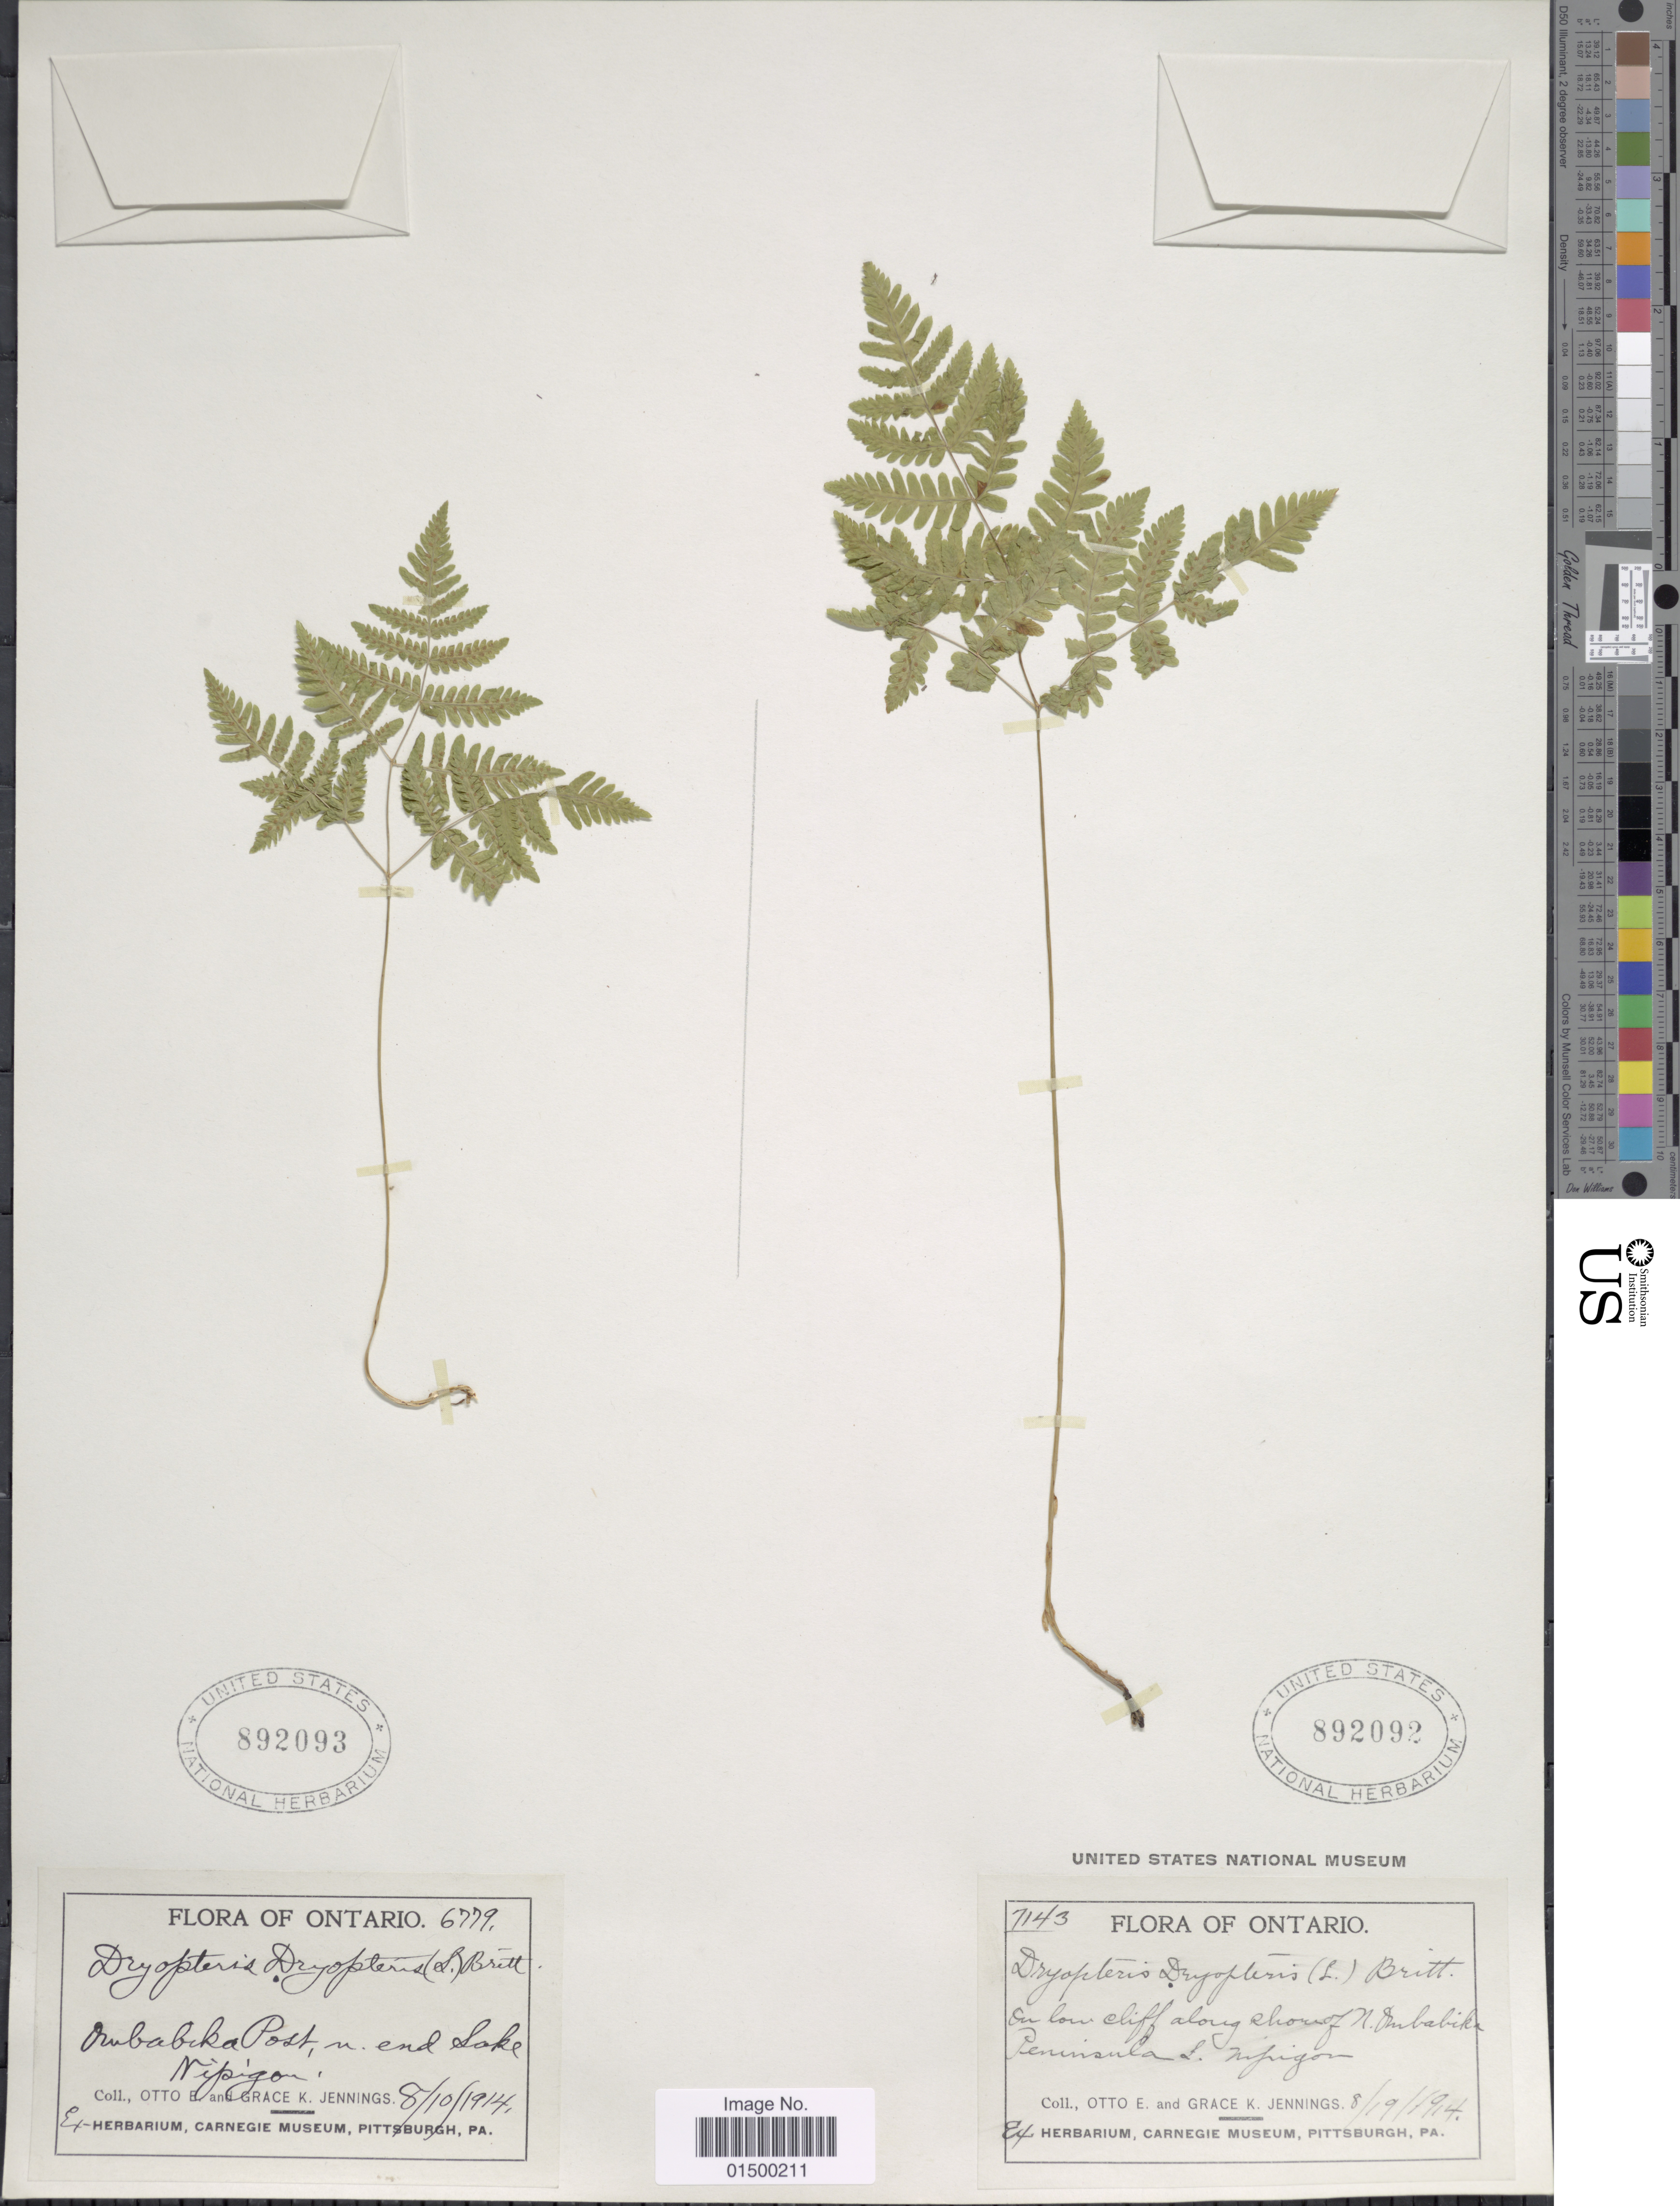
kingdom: Plantae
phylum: Tracheophyta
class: Polypodiopsida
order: Polypodiales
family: Cystopteridaceae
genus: Gymnocarpium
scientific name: Gymnocarpium disjunctum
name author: (Rupr.) Ching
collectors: E. Otto & G. K. Jennings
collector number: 7143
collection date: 1914-08-19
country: Canada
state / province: Ontario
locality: On low cliff along shore of N. Ombabika Peninsula L. Nipigon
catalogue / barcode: US 892092